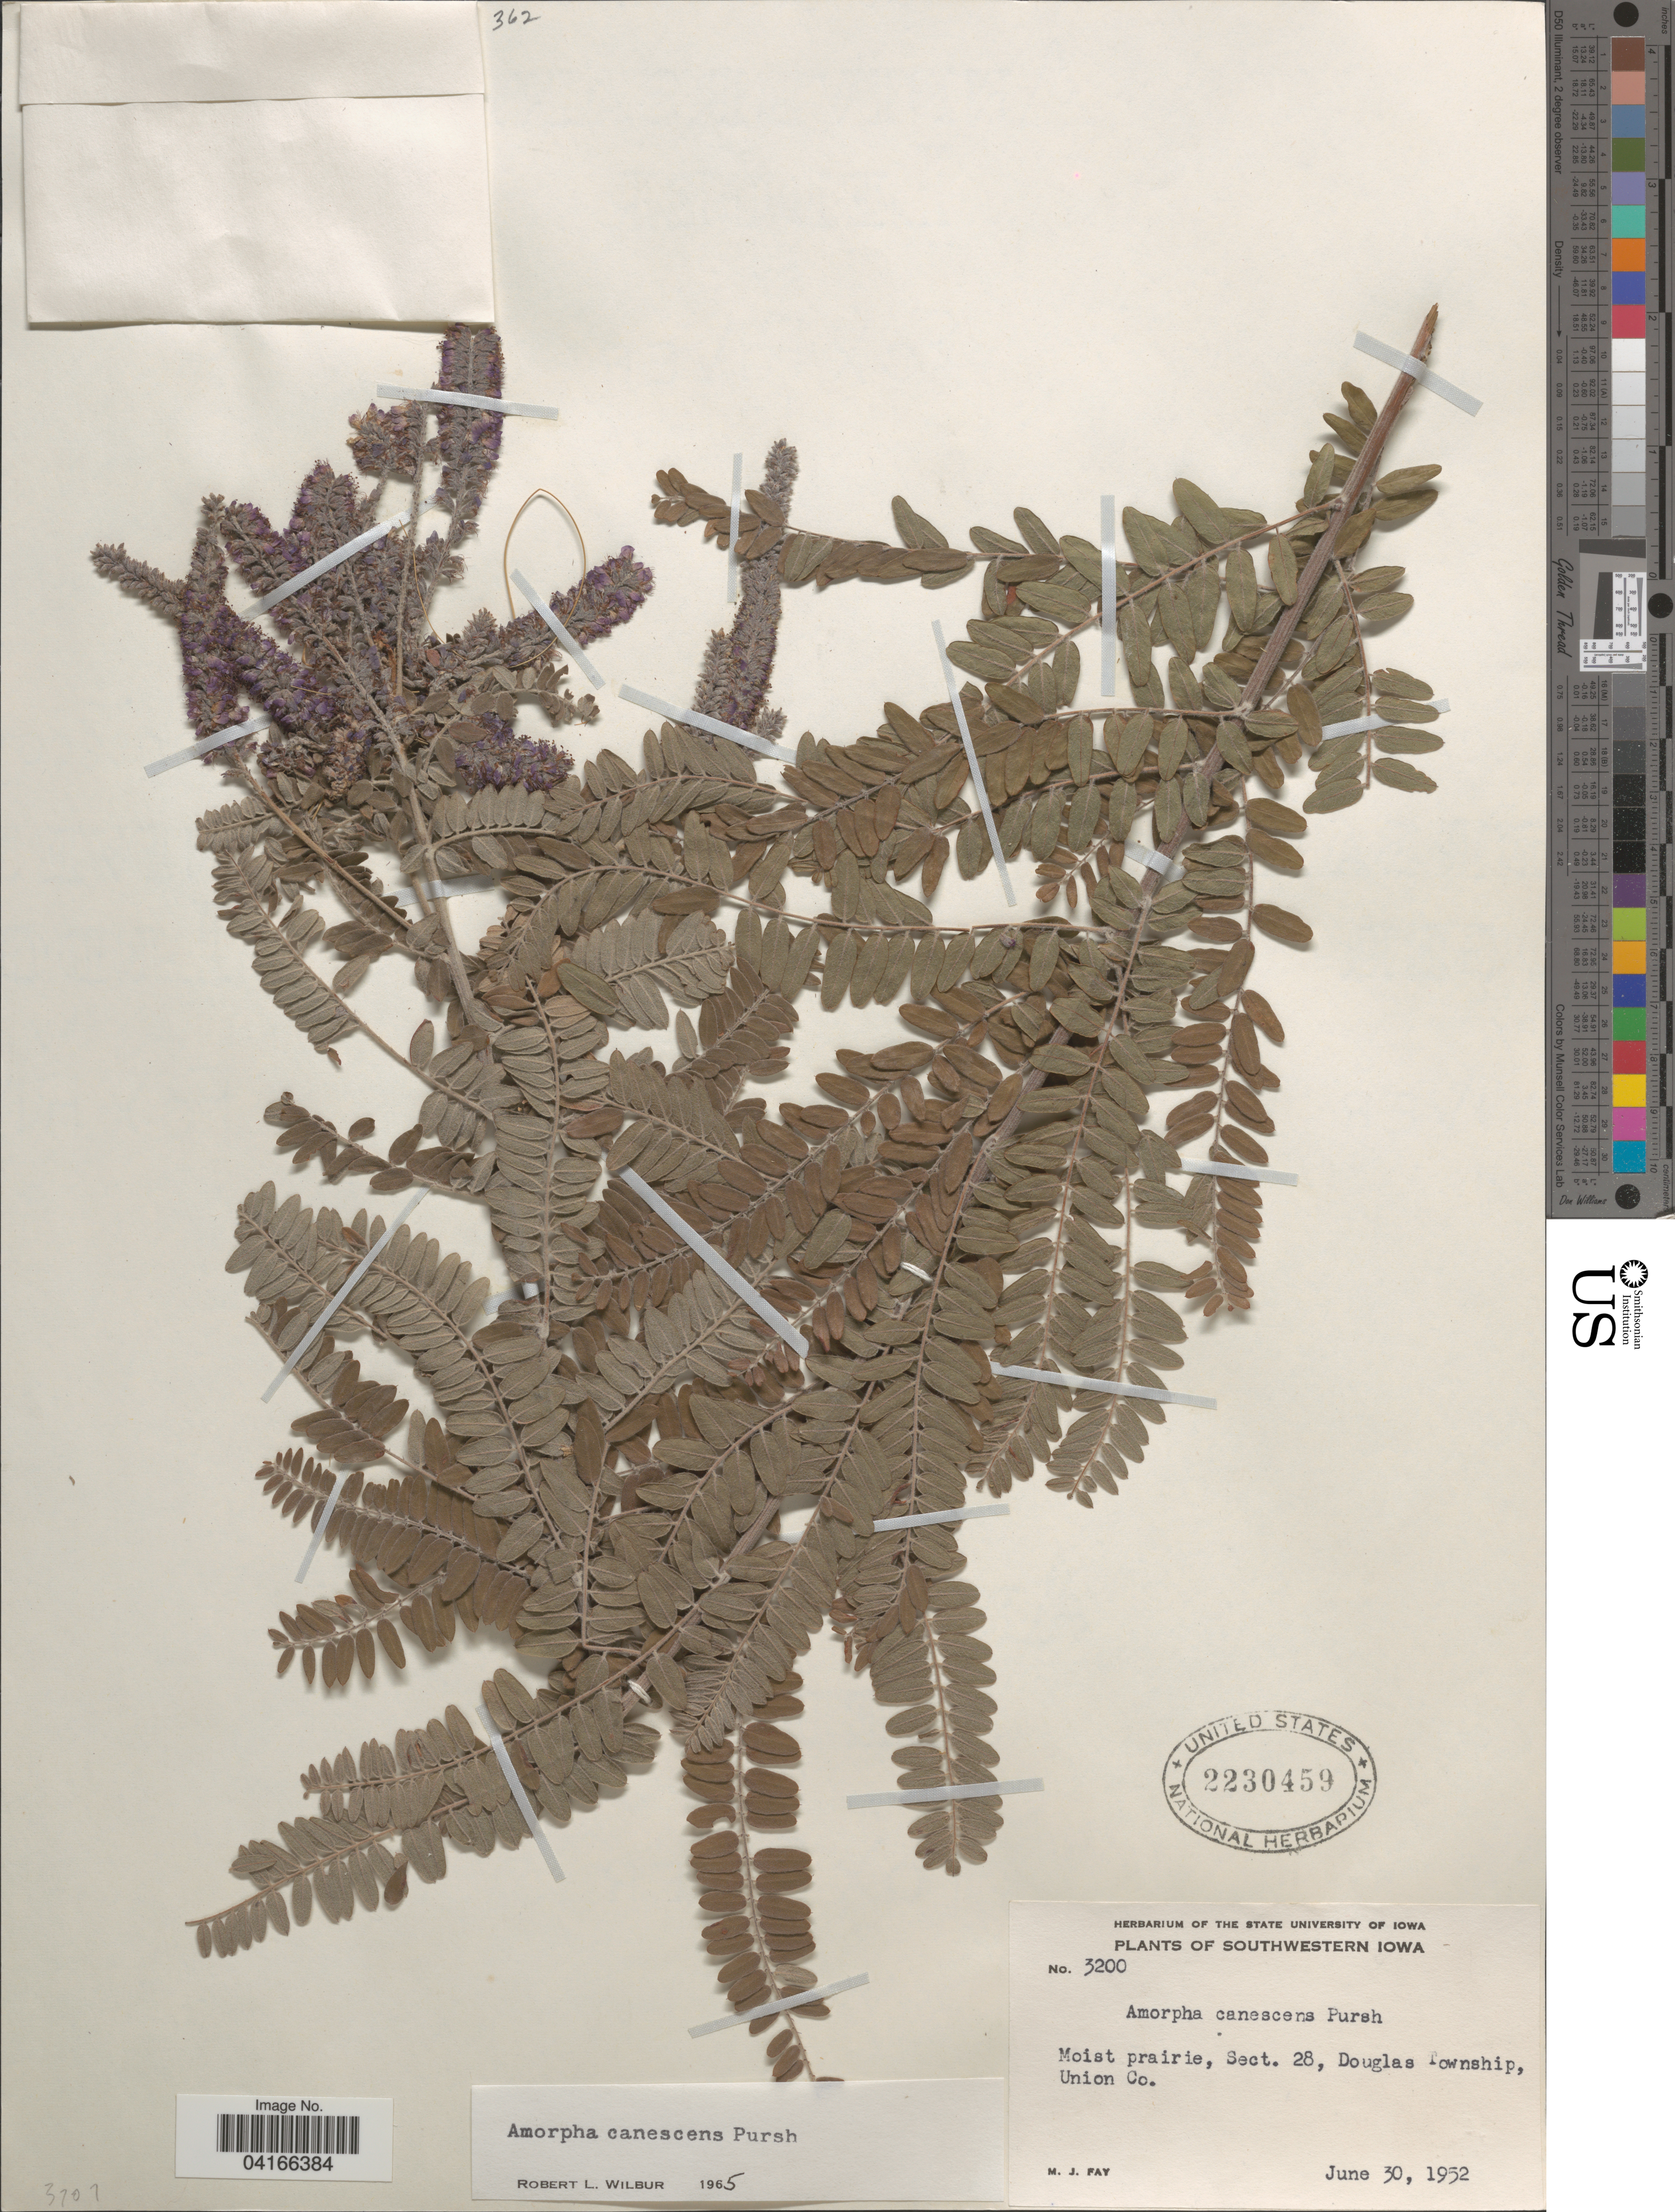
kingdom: Plantae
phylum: Tracheophyta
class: Magnoliopsida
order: Fabales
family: Fabaceae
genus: Amorpha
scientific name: Amorpha canescens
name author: Pursh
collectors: M. Fay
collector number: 3200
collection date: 1952-06-30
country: United States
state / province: Iowa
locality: Southwestern Iowa. Sect. 28, Douglas Township, Union Co.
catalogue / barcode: US 2230459